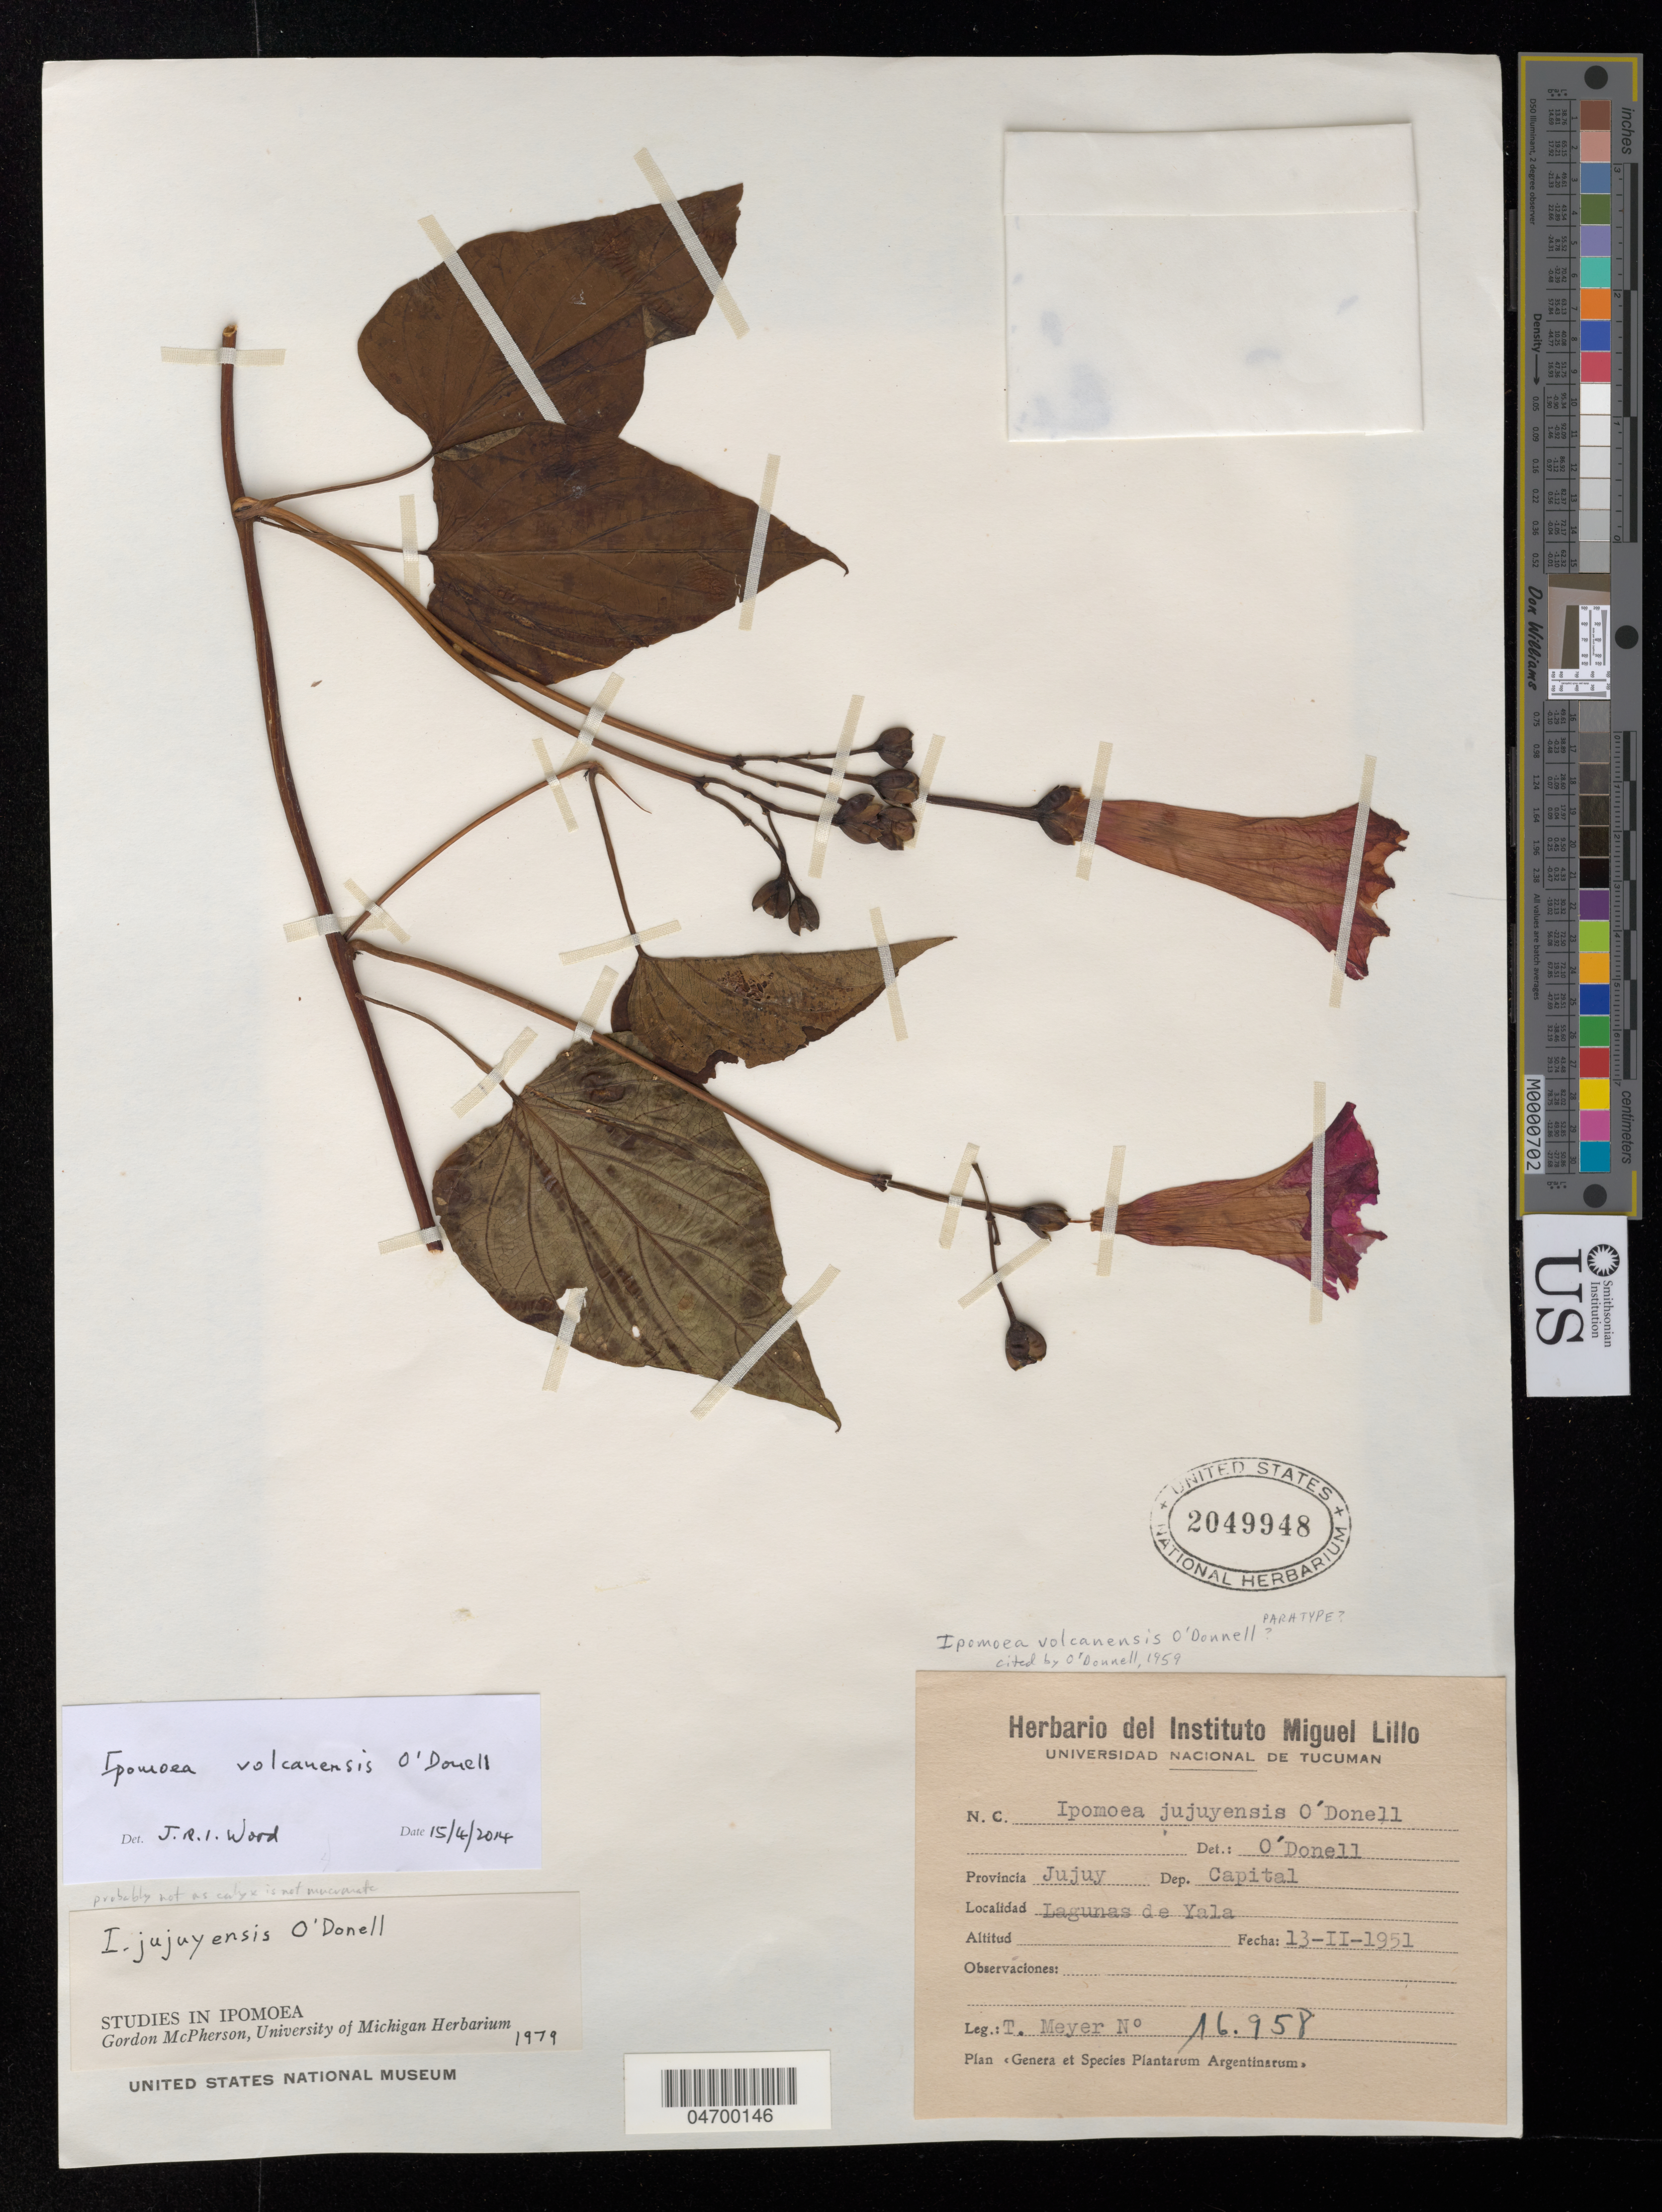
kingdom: Plantae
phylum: Tracheophyta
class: Magnoliopsida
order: Solanales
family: Convolvulaceae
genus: Ipomoea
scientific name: Ipomoea volcanensis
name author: O'Donell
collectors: T. Meyer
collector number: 16958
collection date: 1951-02-13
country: Argentina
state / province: Jujuy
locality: Dep. Capital. Lagunas de Yala.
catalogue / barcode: US 2049948